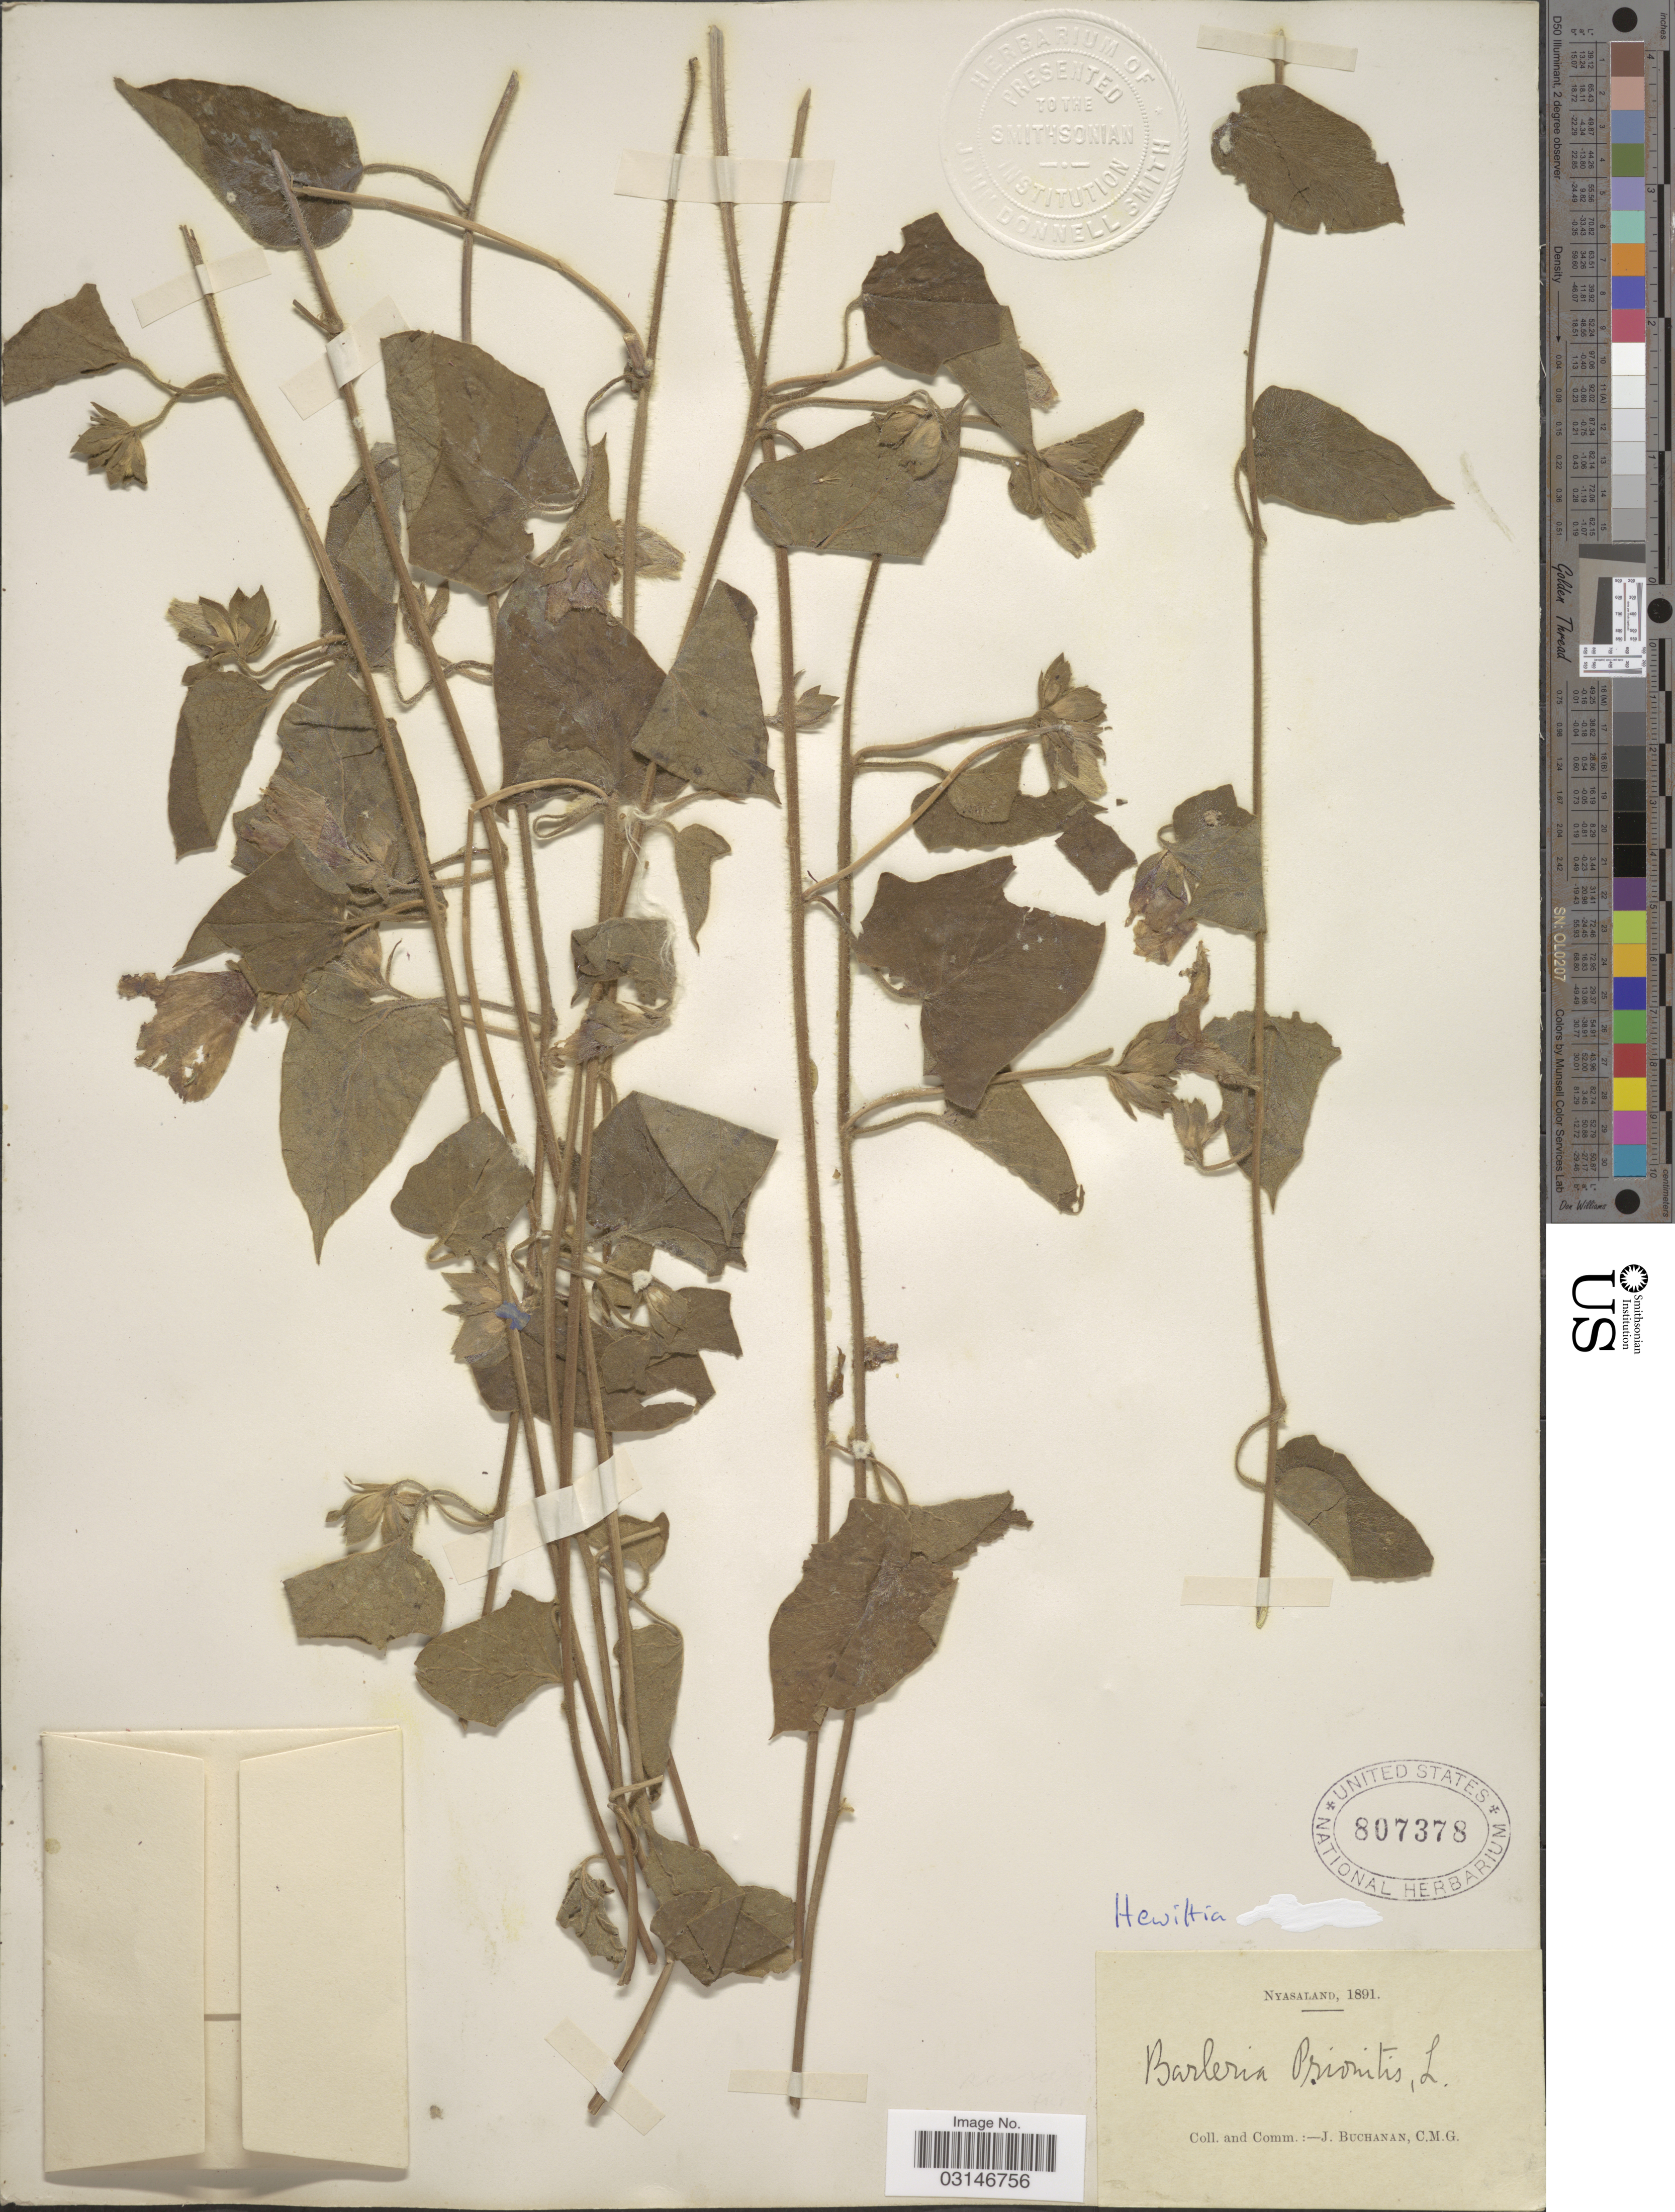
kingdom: Plantae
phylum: Tracheophyta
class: Magnoliopsida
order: Solanales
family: Convolvulaceae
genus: Hewittia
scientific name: Hewittia sp.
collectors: J. Buchanan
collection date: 1891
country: Malawi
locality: Nyasaland.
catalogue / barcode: US 807378